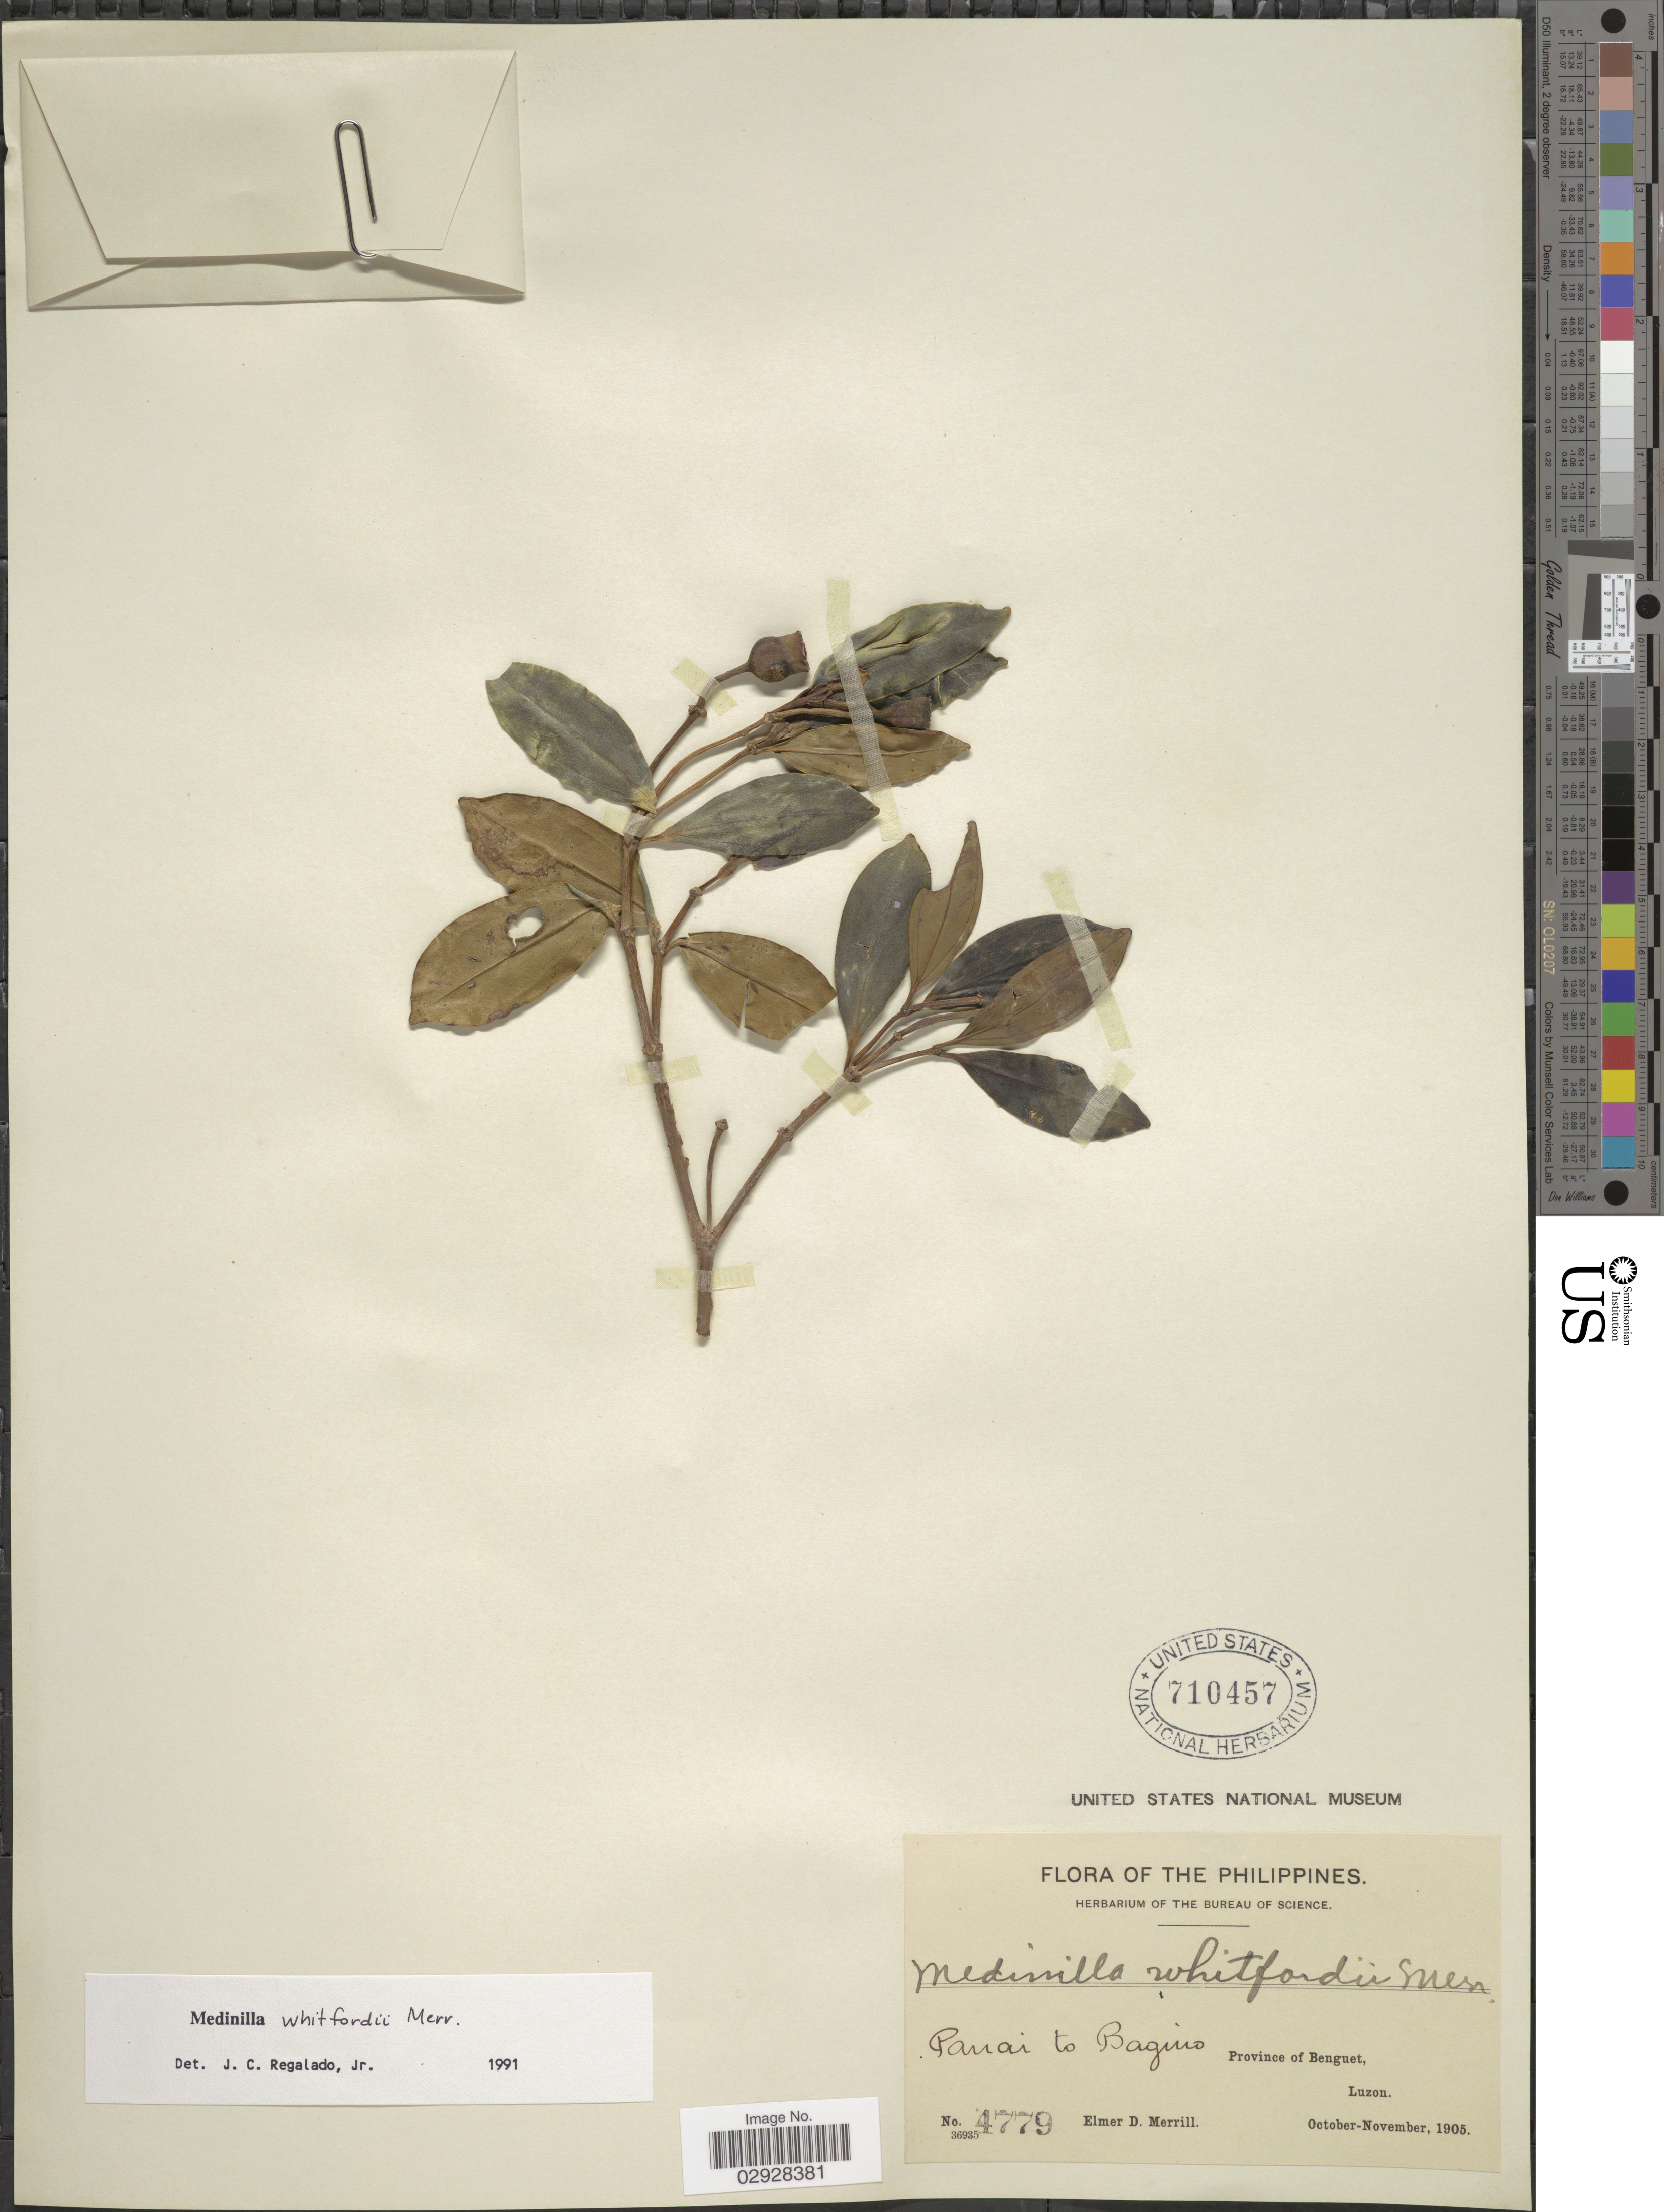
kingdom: Plantae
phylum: Tracheophyta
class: Magnoliopsida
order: Myrtales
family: Melastomataceae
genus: Medinilla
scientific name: Medinilla whitfordii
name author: Merr.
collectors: E. D. Merrill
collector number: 4779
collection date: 1905-10/1905-11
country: Philippines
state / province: Cordillera (Administrative Region)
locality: Panai to Baguio, Province of Benguet, Luzon.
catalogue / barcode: US 710457